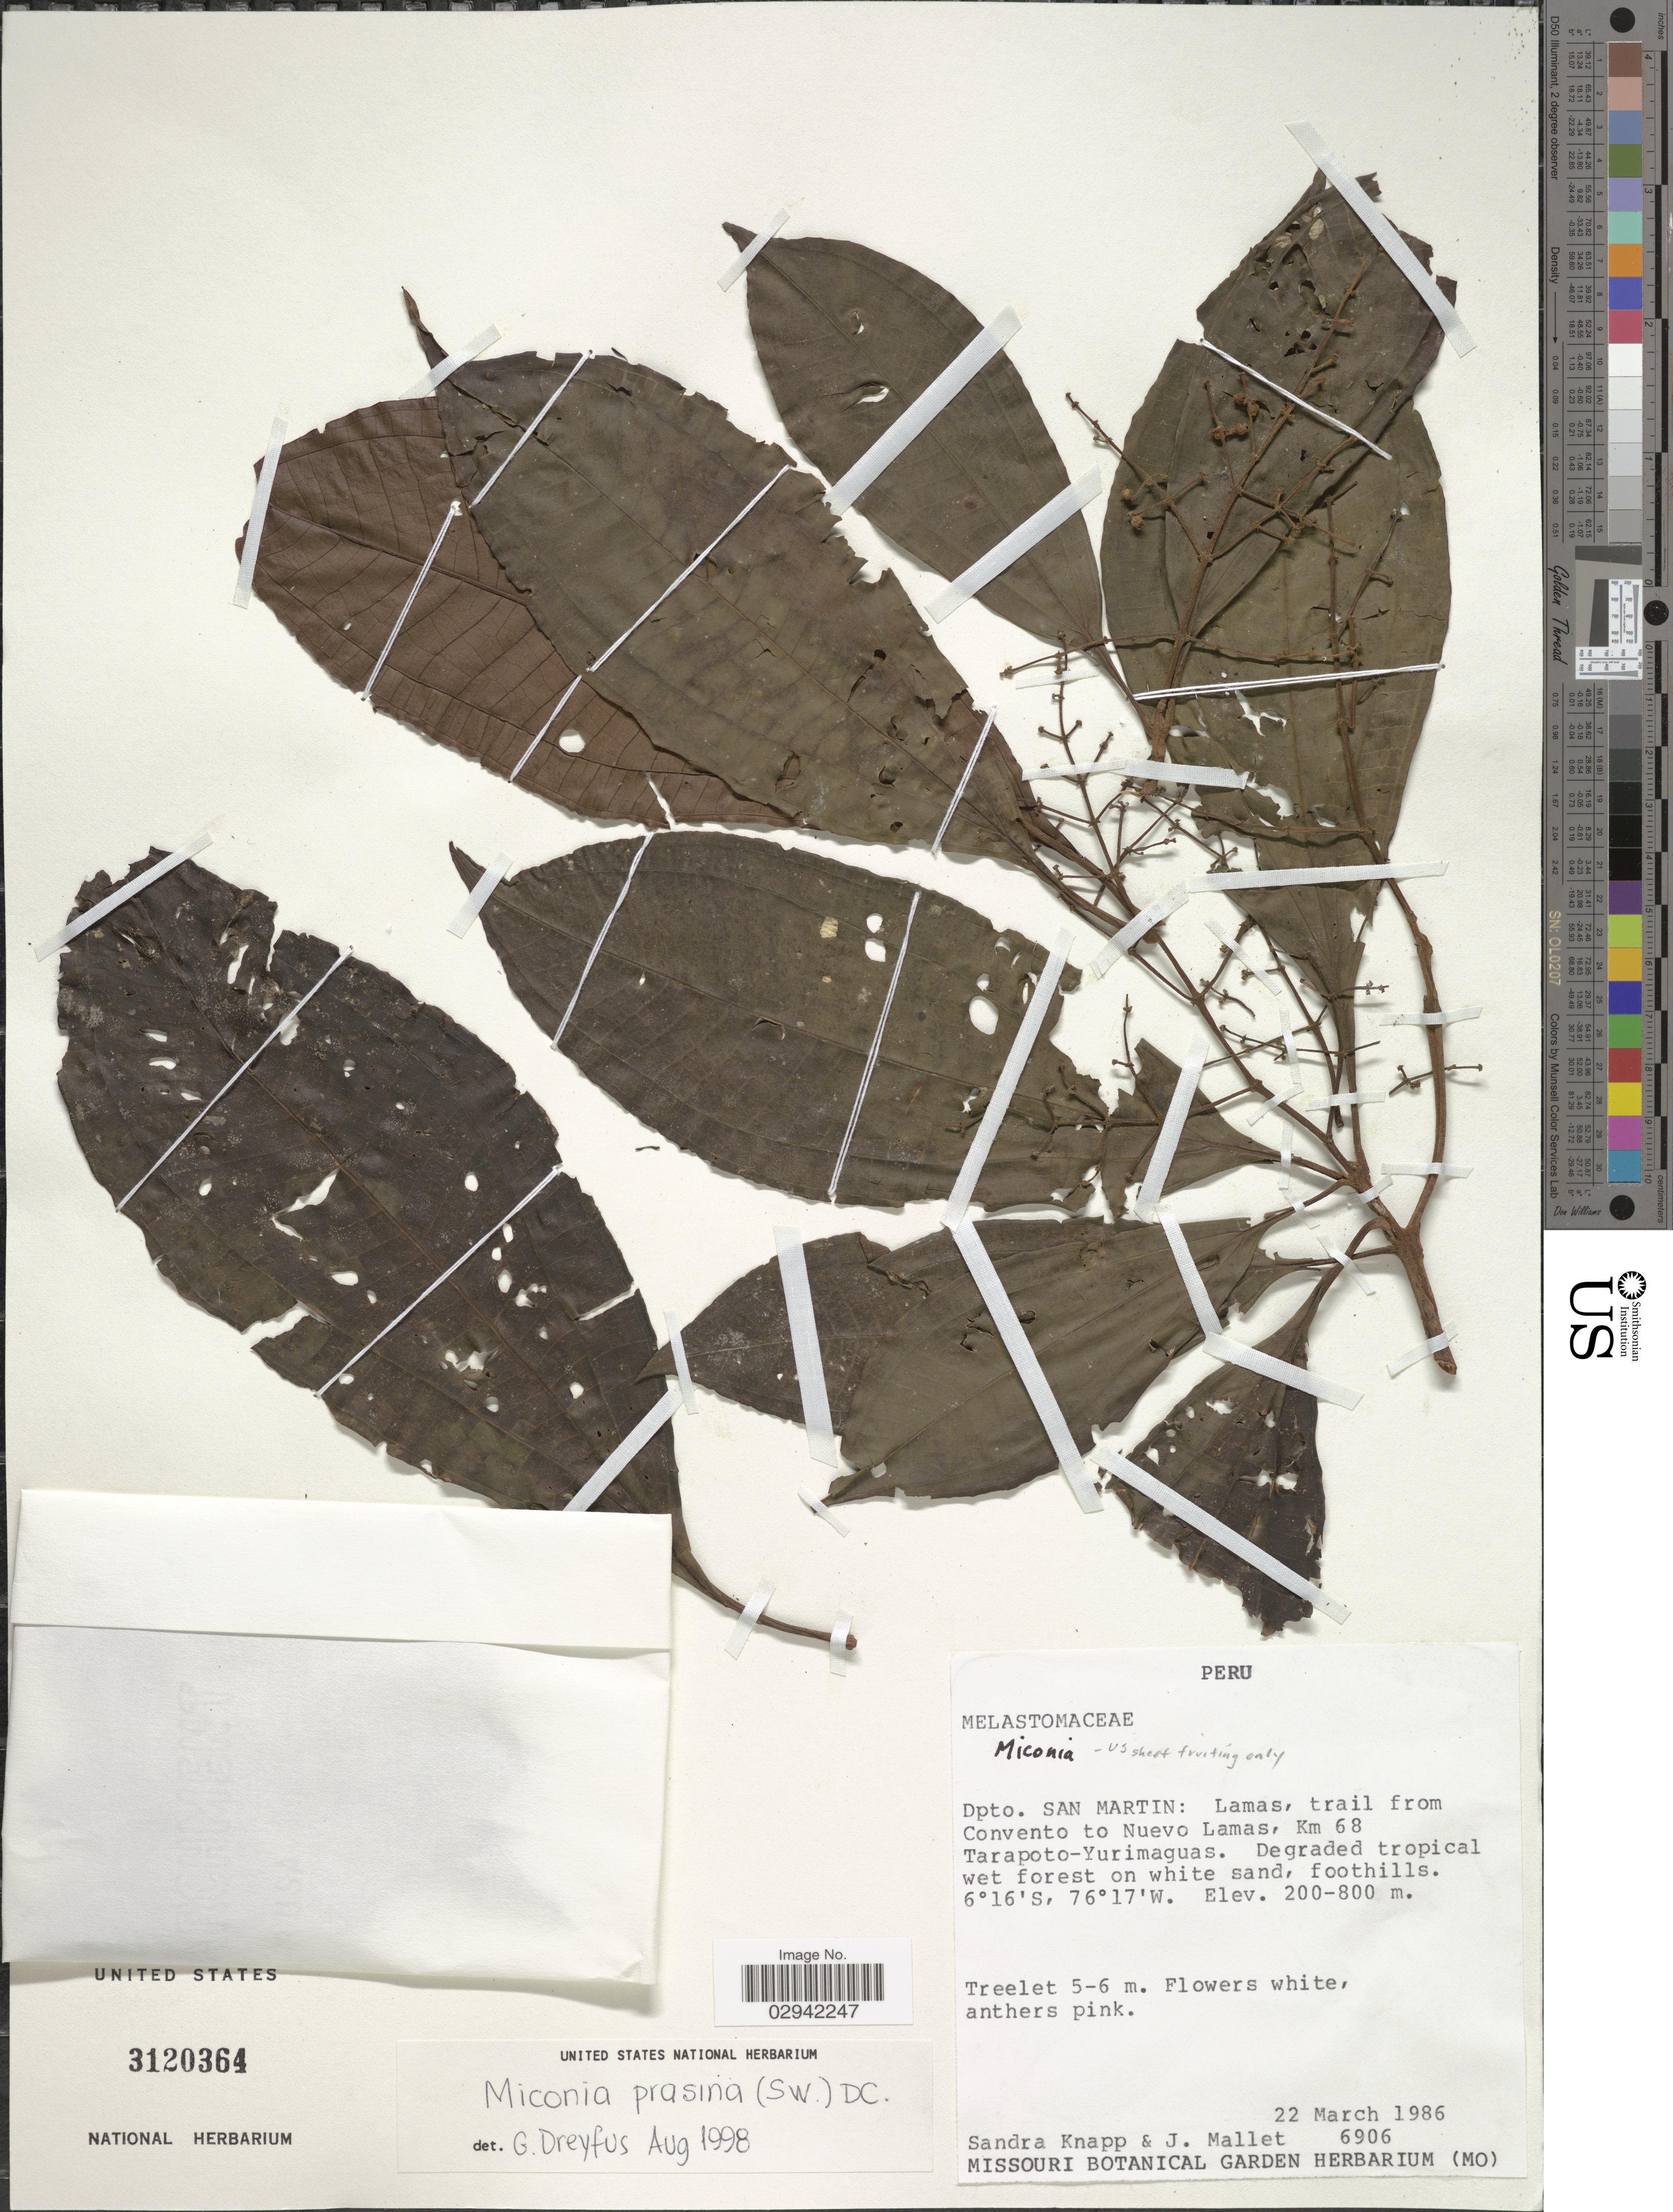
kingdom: Plantae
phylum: Tracheophyta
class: Magnoliopsida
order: Myrtales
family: Melastomataceae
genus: Miconia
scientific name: Miconia prasina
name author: (Sw.) DC.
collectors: S. Knapp & J. Mallet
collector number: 6906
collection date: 1986-03-22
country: Peru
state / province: San Martín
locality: Dpto. San Martin: Lamas, trail from Convento to Nuevo Lamas, Km 68 Tarapoto-Yurimaguas.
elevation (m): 200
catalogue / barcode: US 3120364